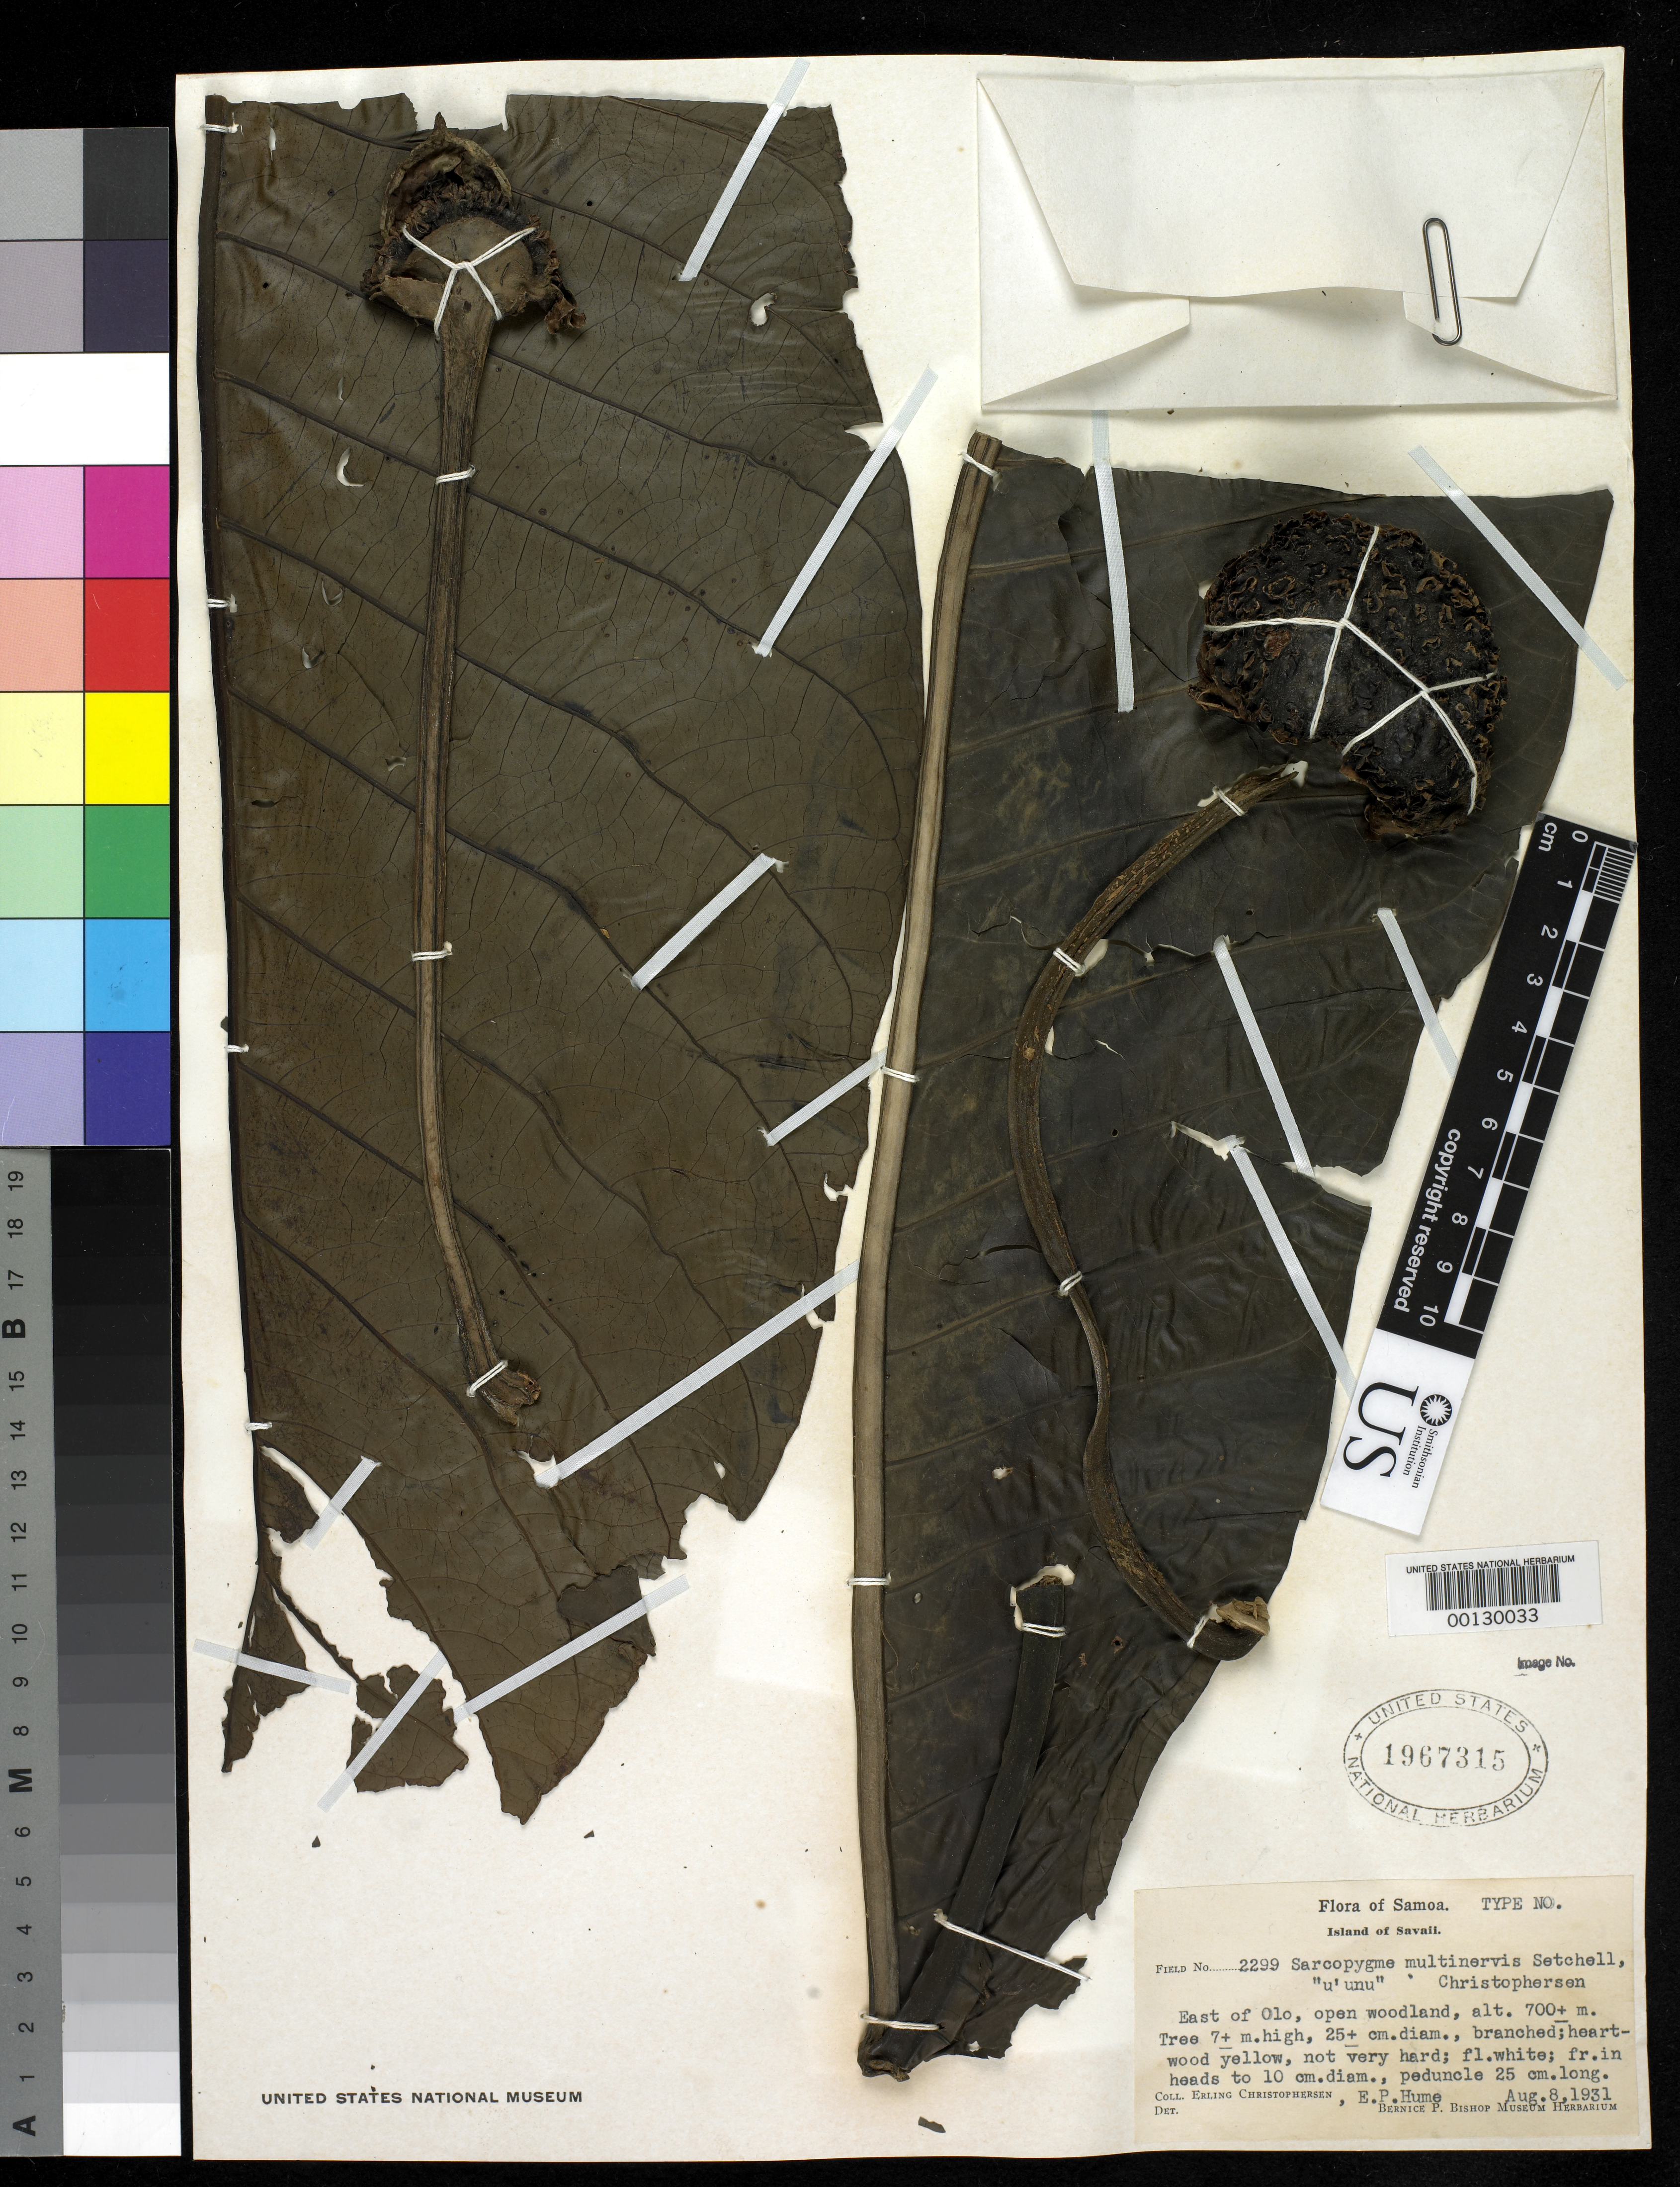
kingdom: Plantae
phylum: Tracheophyta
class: Magnoliopsida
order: Gentianales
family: Rubiaceae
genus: Sarcopygme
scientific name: Sarcopygme multinervis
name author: Setch. & Christoph.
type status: Isotype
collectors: E. Christophersen & E. Hume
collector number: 2299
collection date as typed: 08 Aug 1931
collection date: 1931-08-08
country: Samoa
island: Savai'i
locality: Olo, near Matavanu Crater. [Western Samoa]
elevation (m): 600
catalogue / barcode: US 1967315